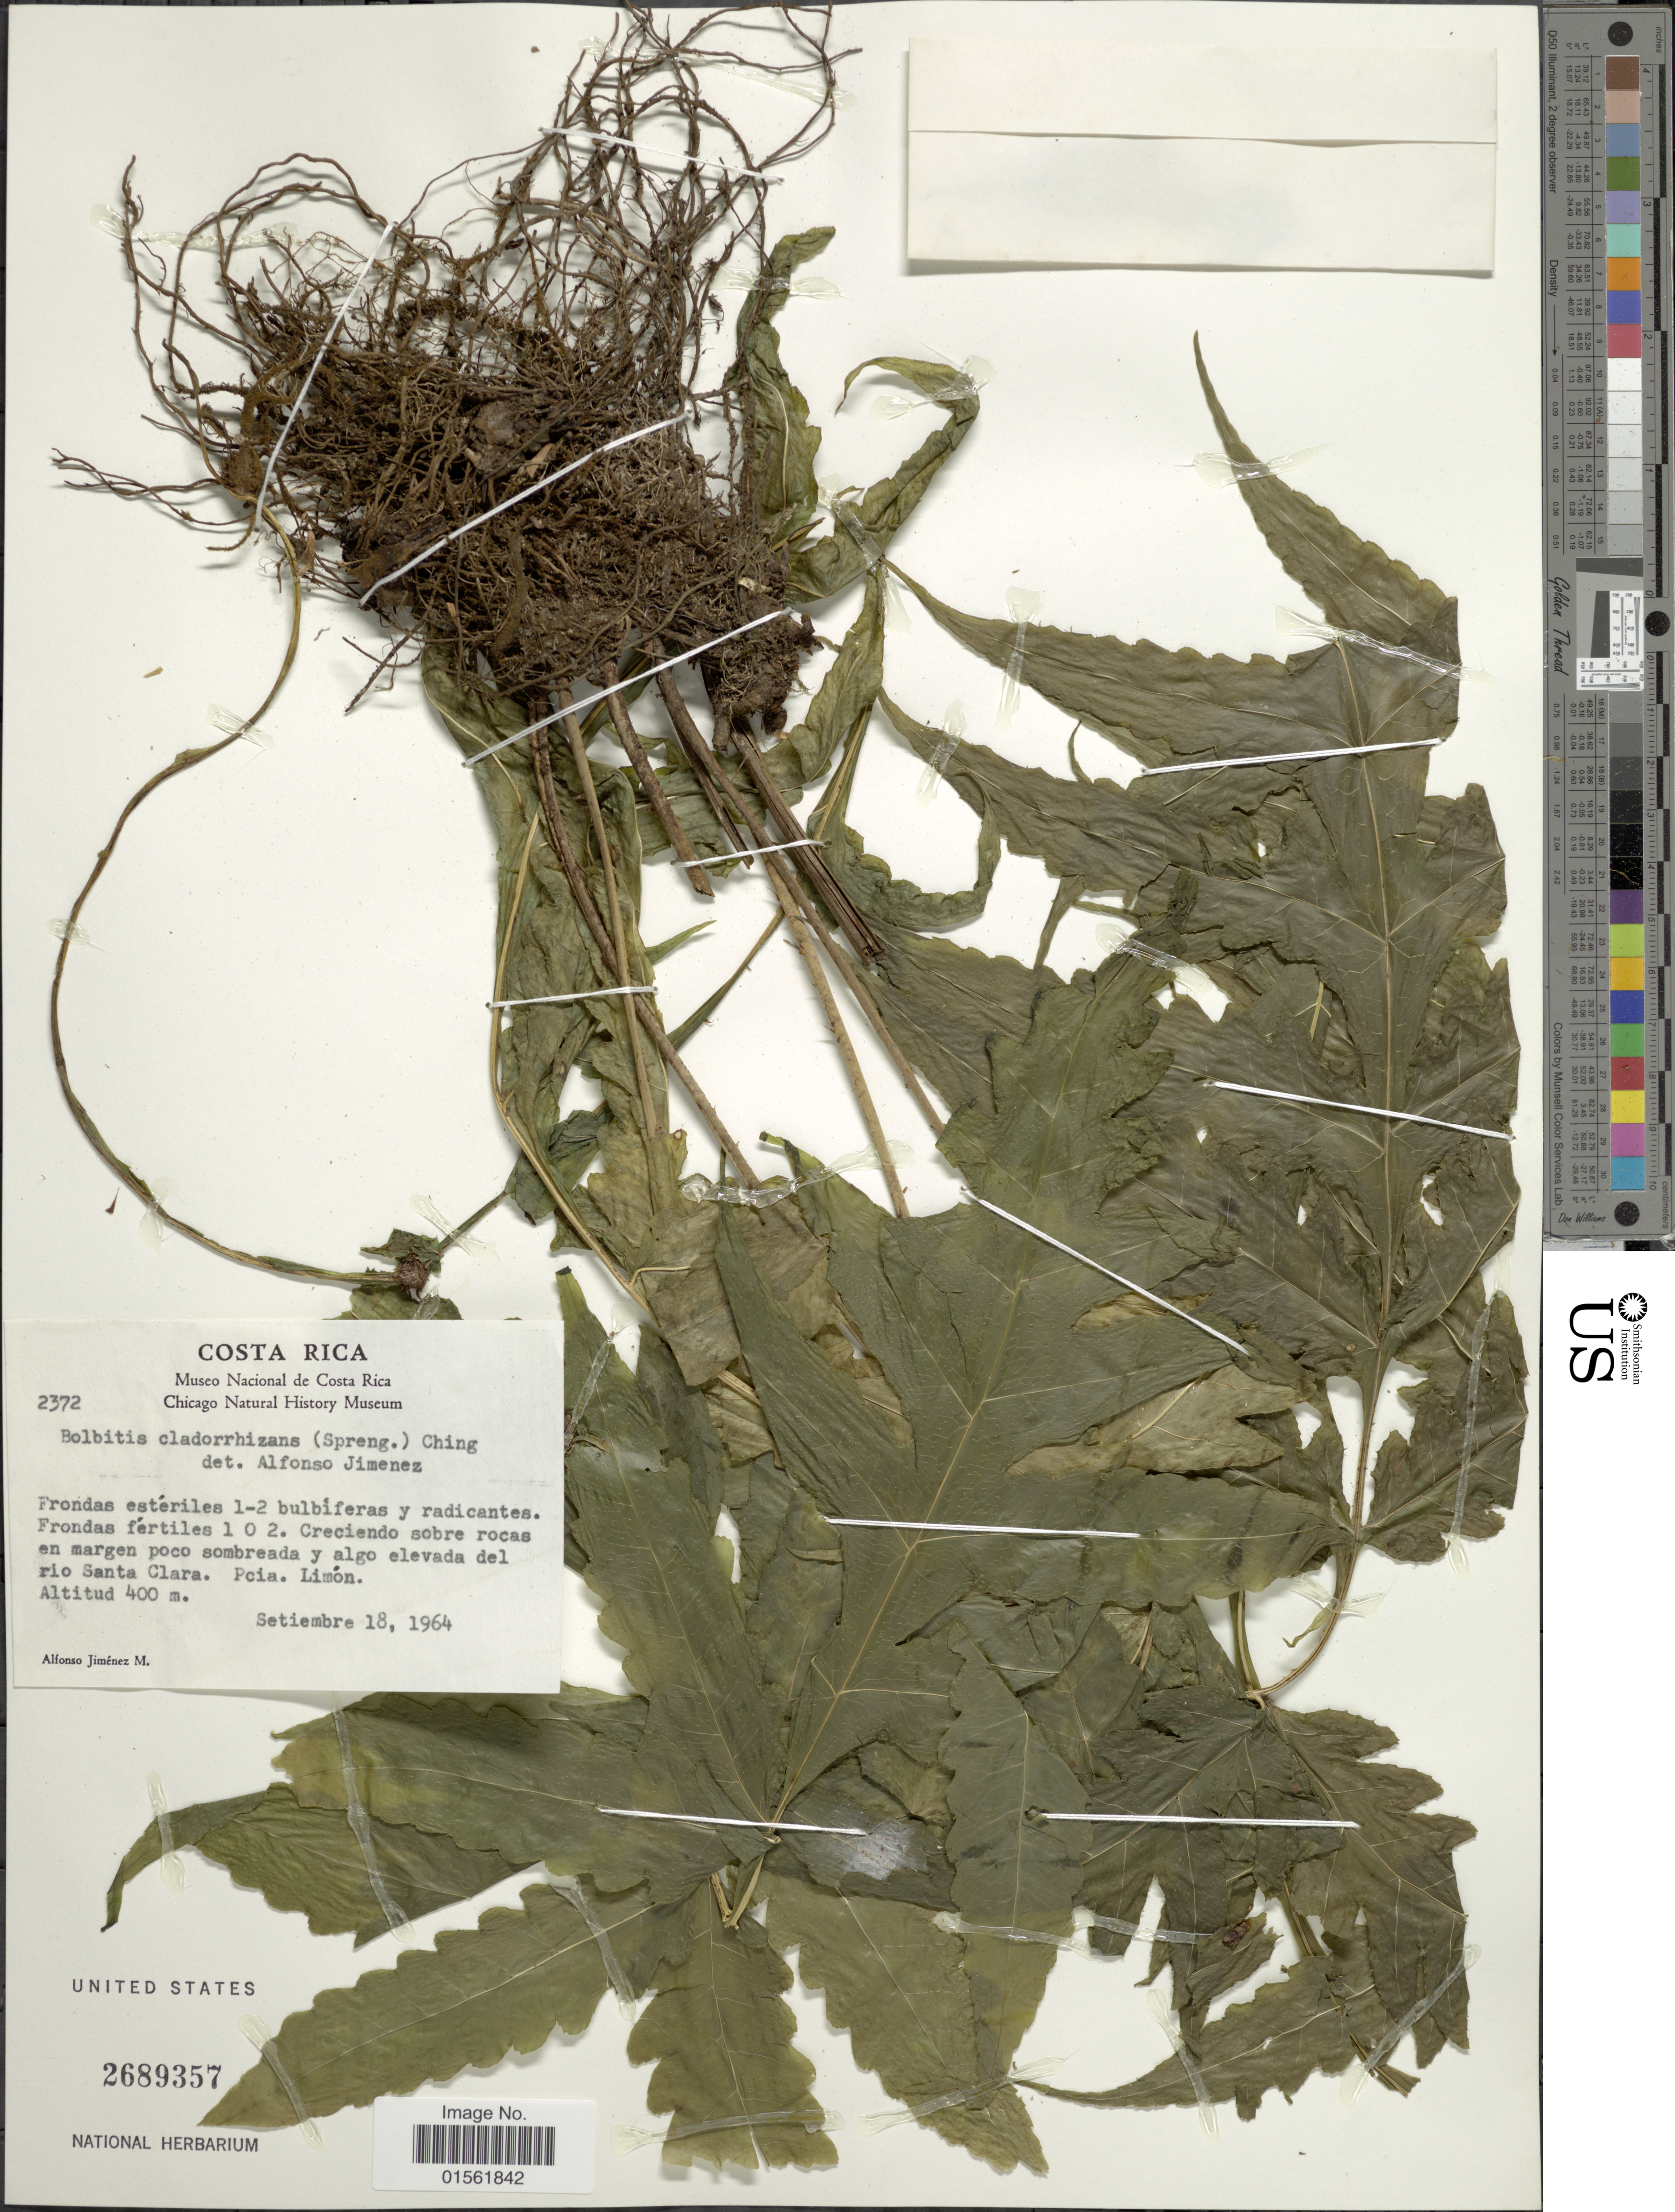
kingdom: Plantae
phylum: Tracheophyta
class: Polypodiopsida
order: Polypodiales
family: Dryopteridaceae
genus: Bolbitis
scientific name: Bolbitis portoricensis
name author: (Spreng.) Hennipman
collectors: A. Jimenez M.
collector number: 2372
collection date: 1964-09-18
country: Costa Rica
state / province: Limón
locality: Creciendo sobre rocas en margen poco sombreada y algo elevada del rio Santa Clara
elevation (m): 400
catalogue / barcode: US 2689357